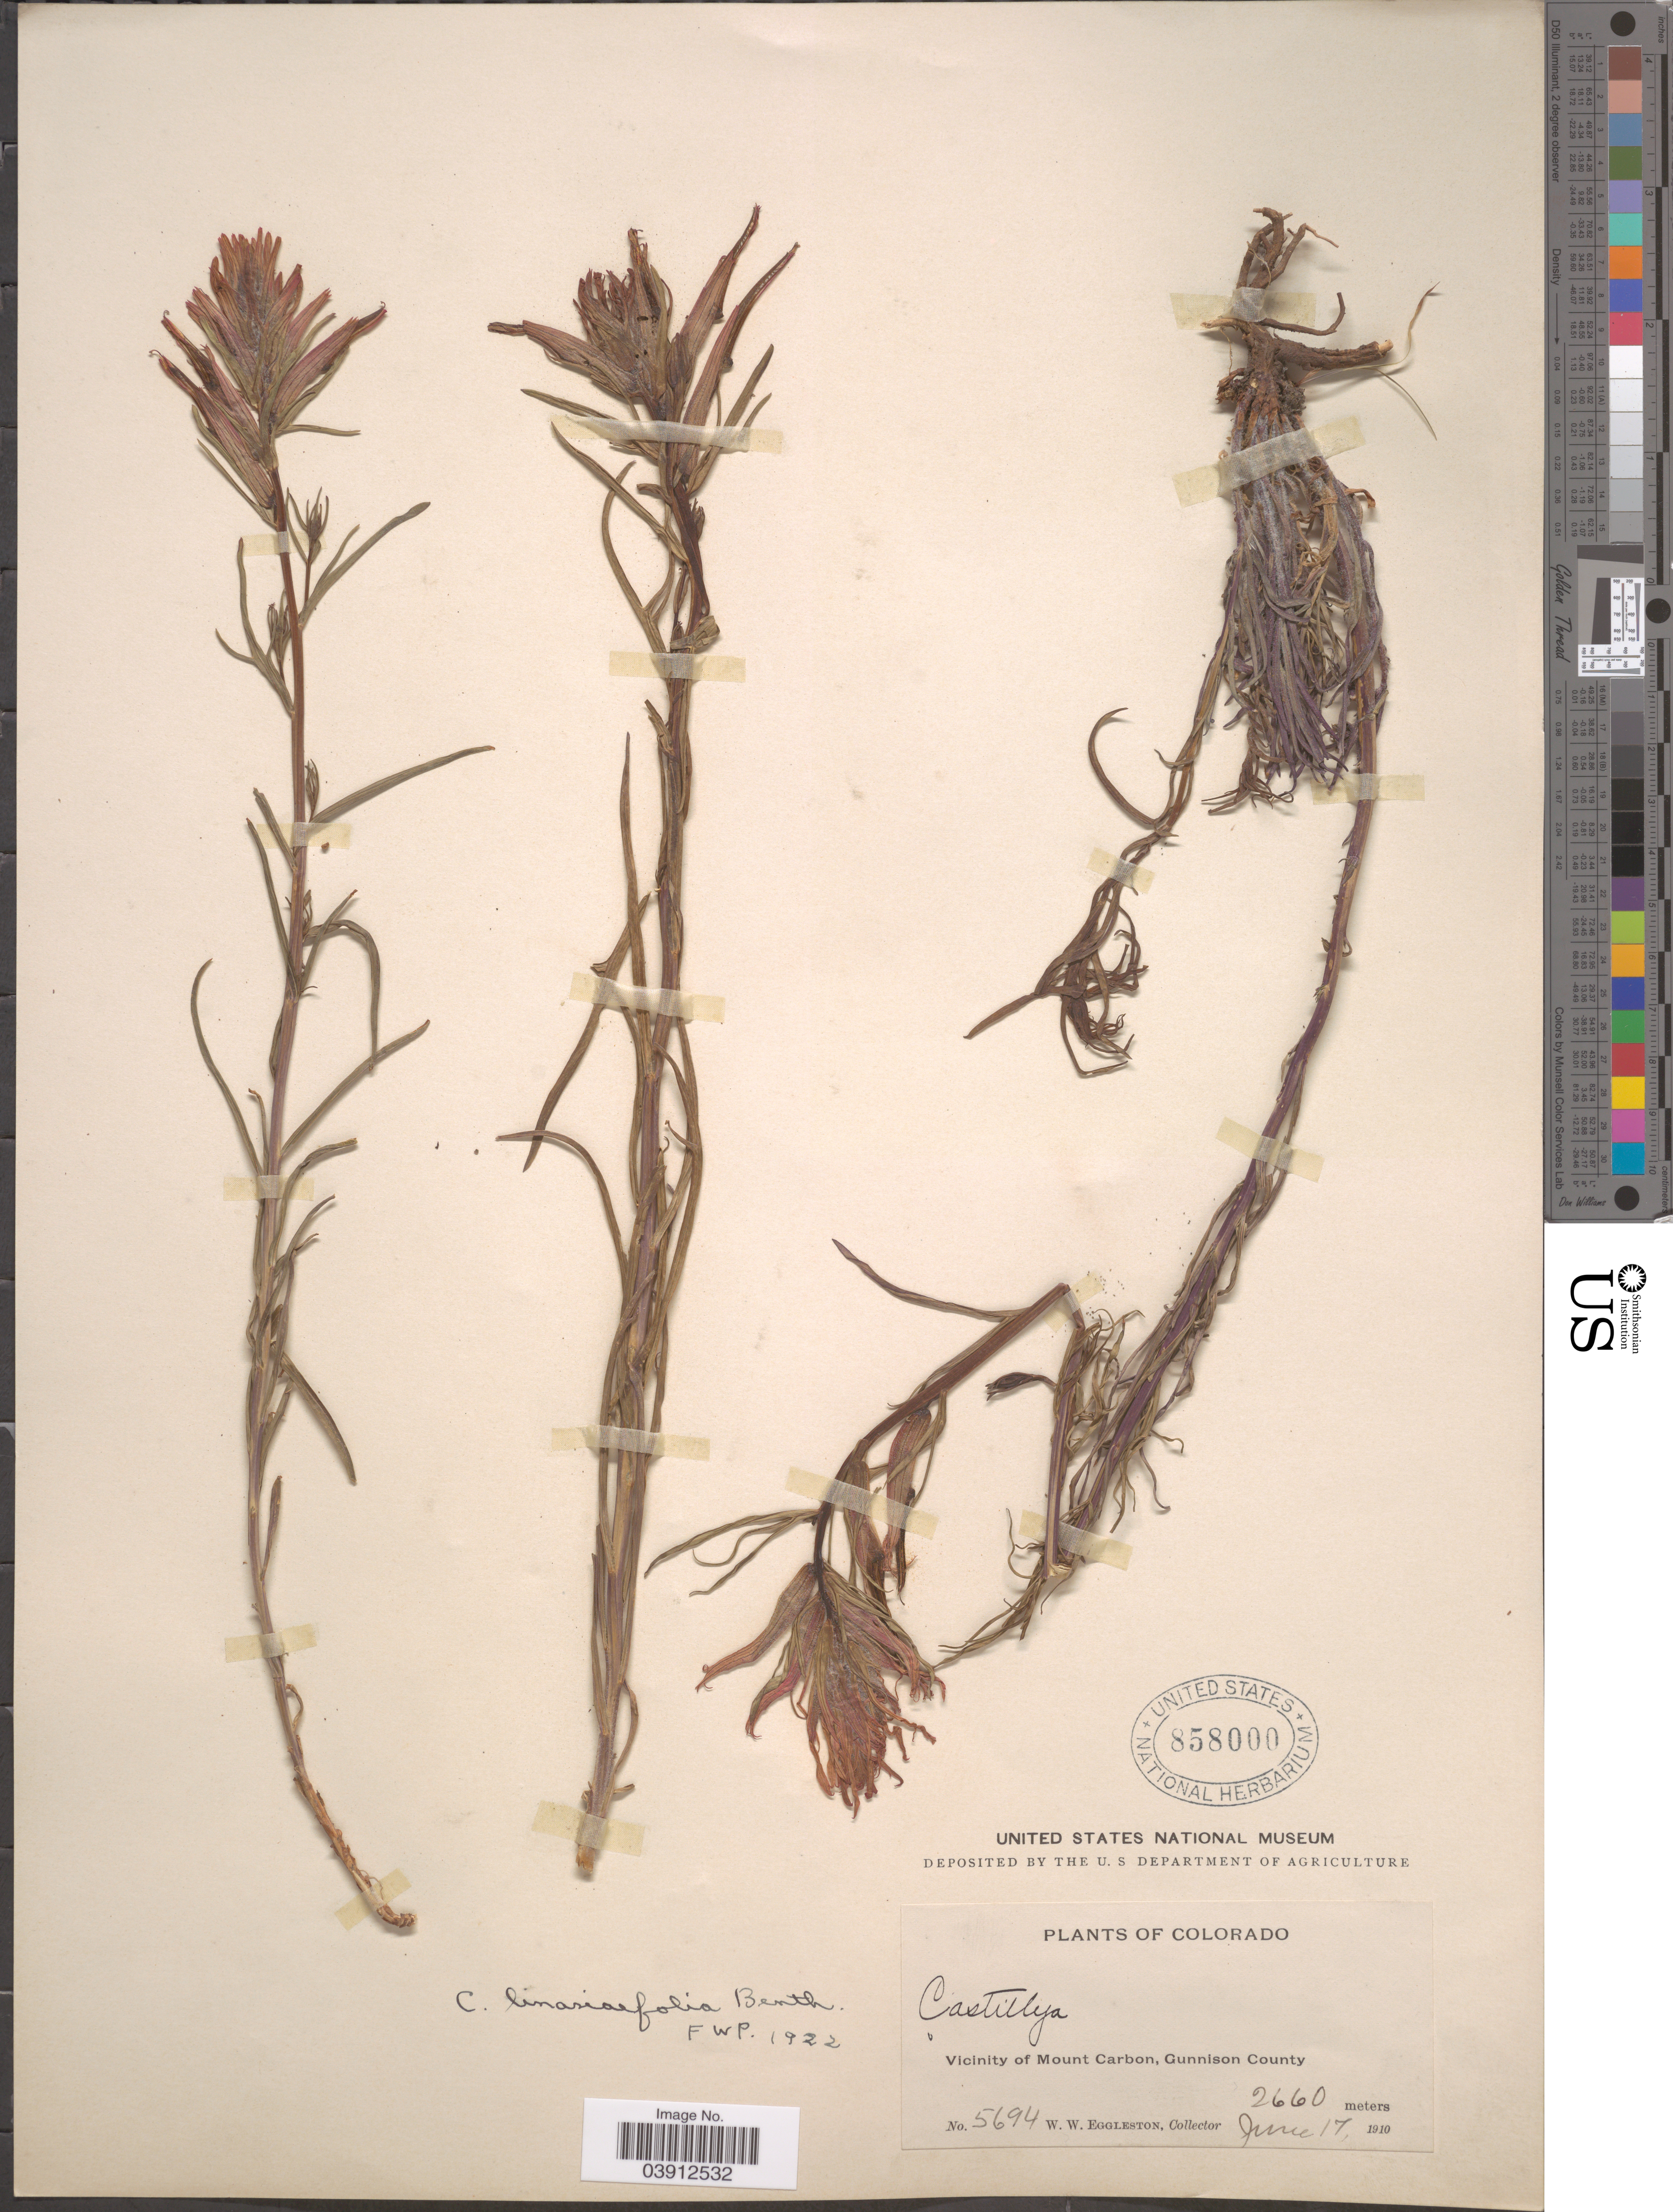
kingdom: Plantae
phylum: Tracheophyta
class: Magnoliopsida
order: Lamiales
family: Orobanchaceae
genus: Castilleja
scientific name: Castilleja linariifolia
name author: Benth.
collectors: W. W. Eggleston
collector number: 5694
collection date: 1910-06-17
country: United States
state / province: Colorado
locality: Vicinity of Mount Carbon, Gunnison County.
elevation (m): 2660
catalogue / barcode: US 858000